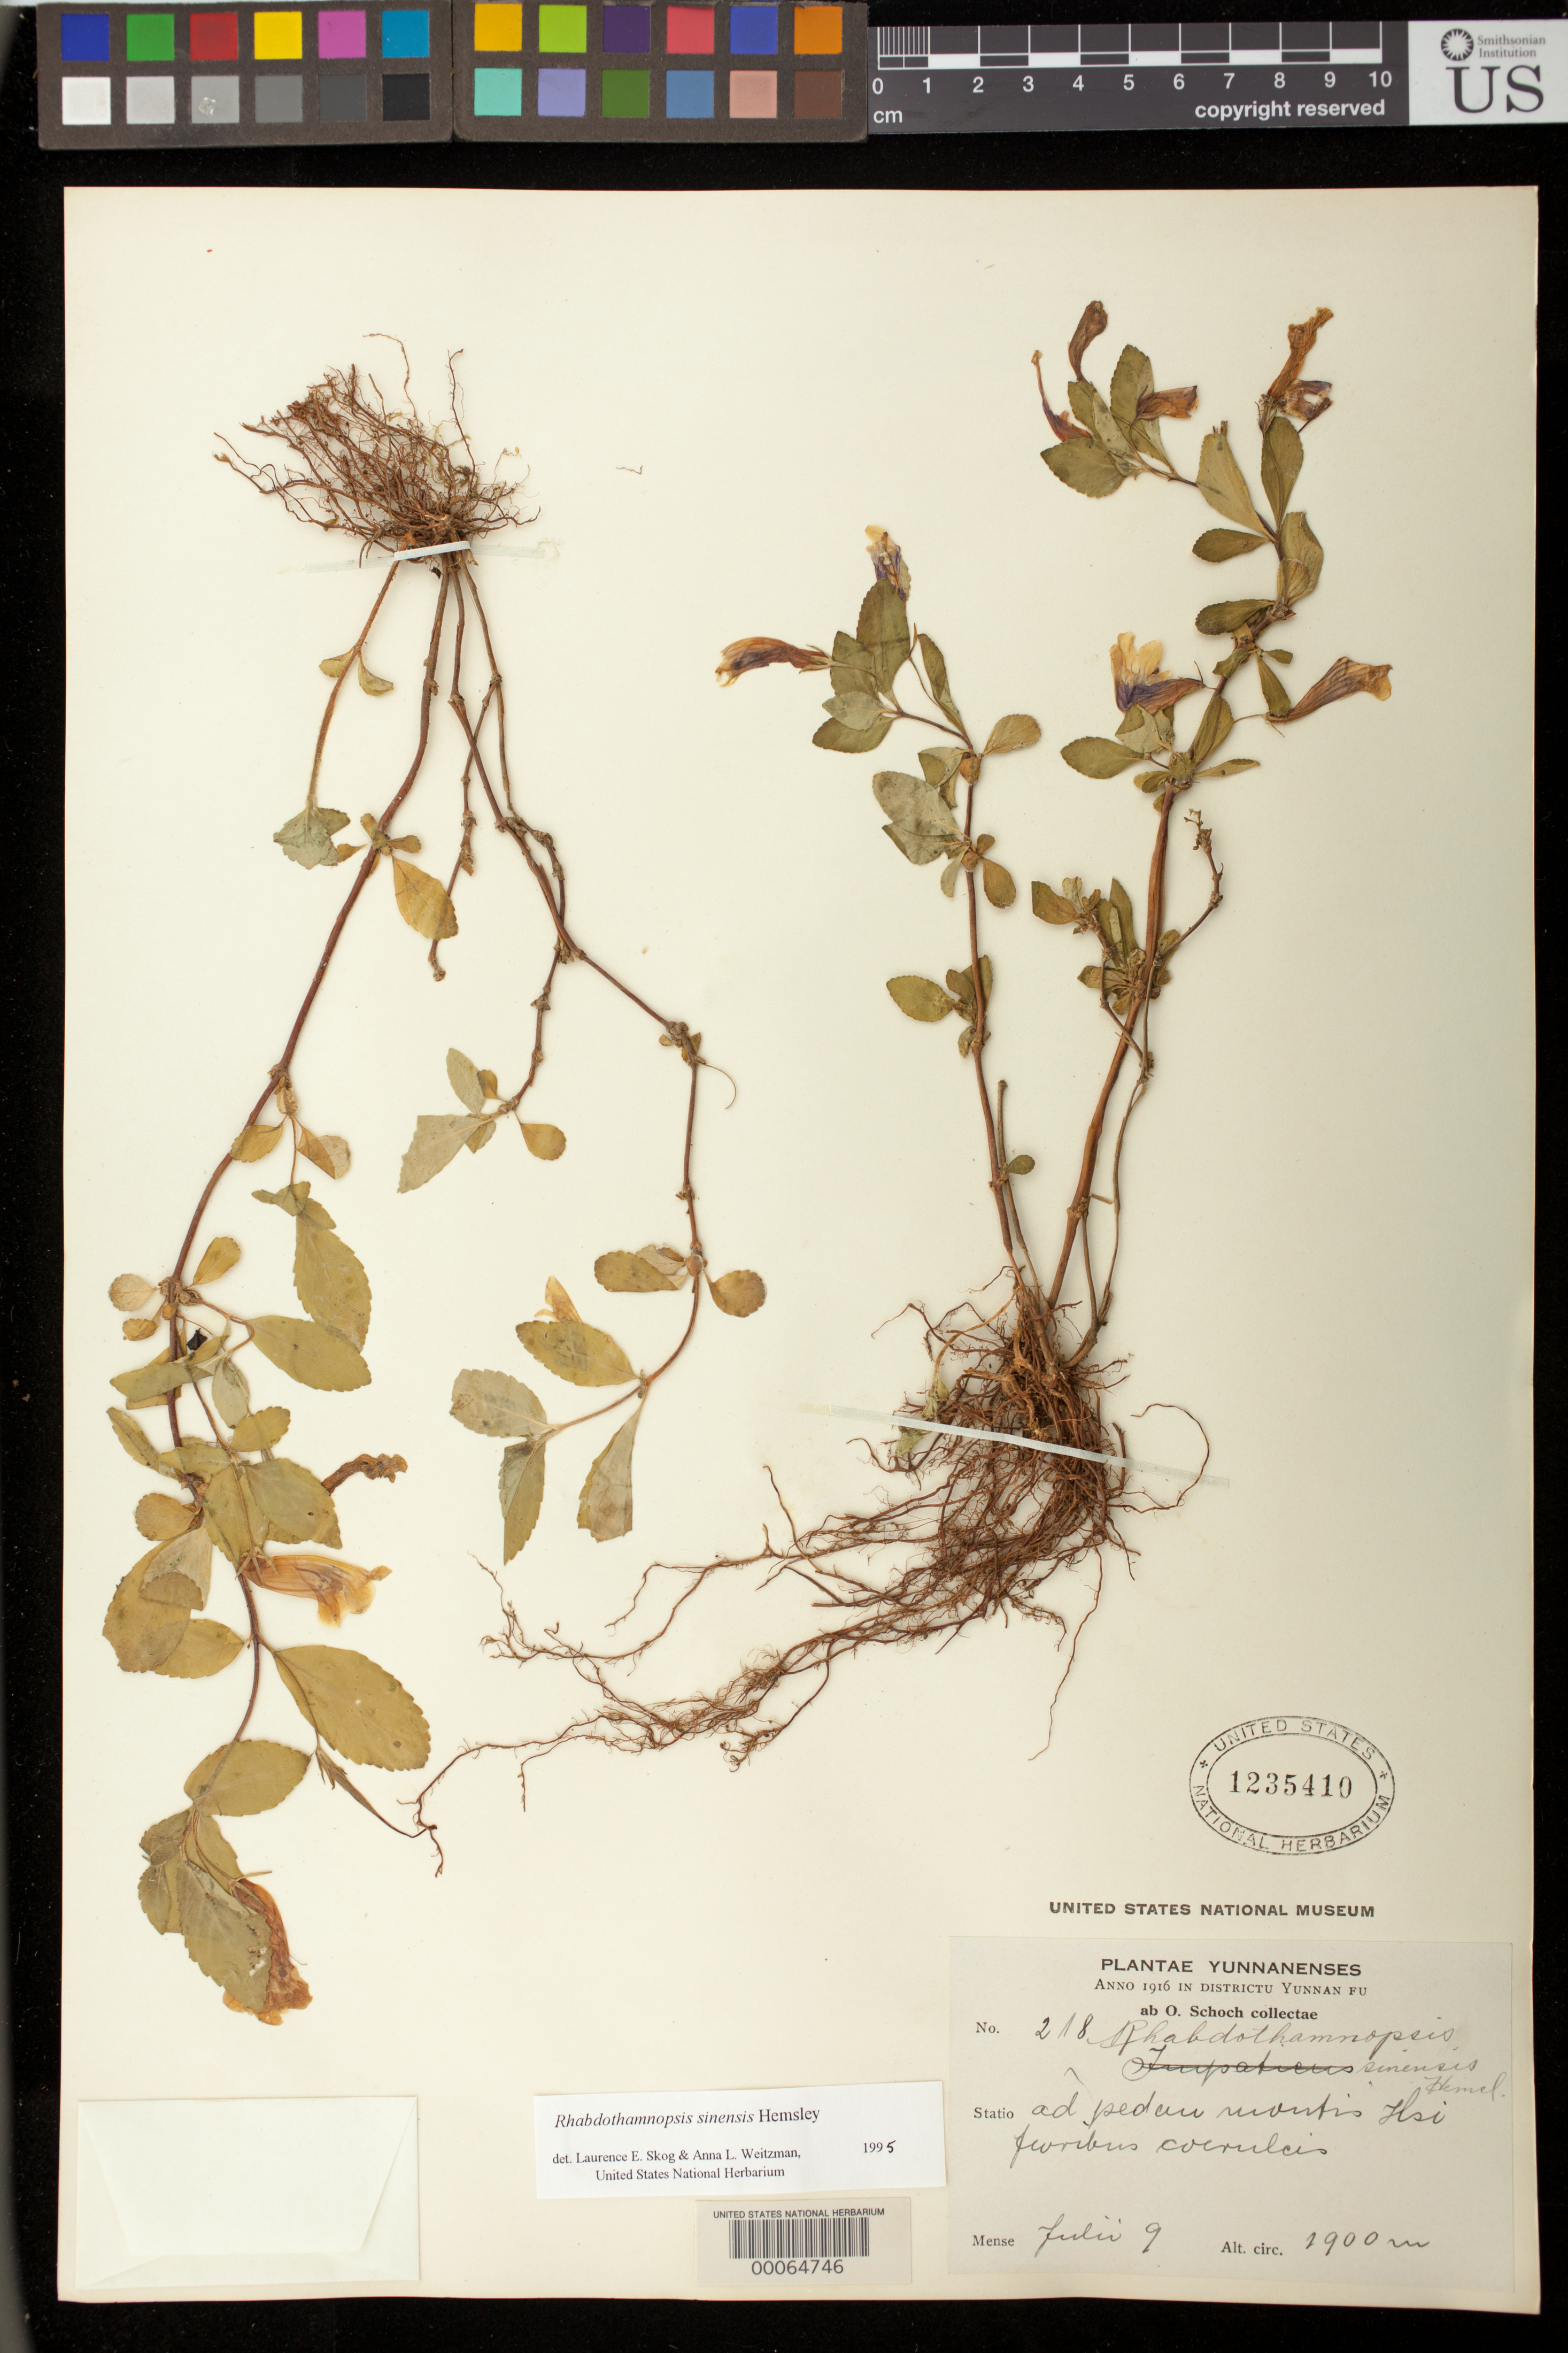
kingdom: Plantae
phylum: Tracheophyta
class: Magnoliopsida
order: Lamiales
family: Gesneriaceae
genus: Rhabdothamnopsis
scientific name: Rhabdothamnopsis sinensis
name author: Hemsl.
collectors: O. Schoch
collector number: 218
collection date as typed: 09 Jul 1916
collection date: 1916-07-09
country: China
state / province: Yunnan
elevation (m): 1900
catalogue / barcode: US 1235410